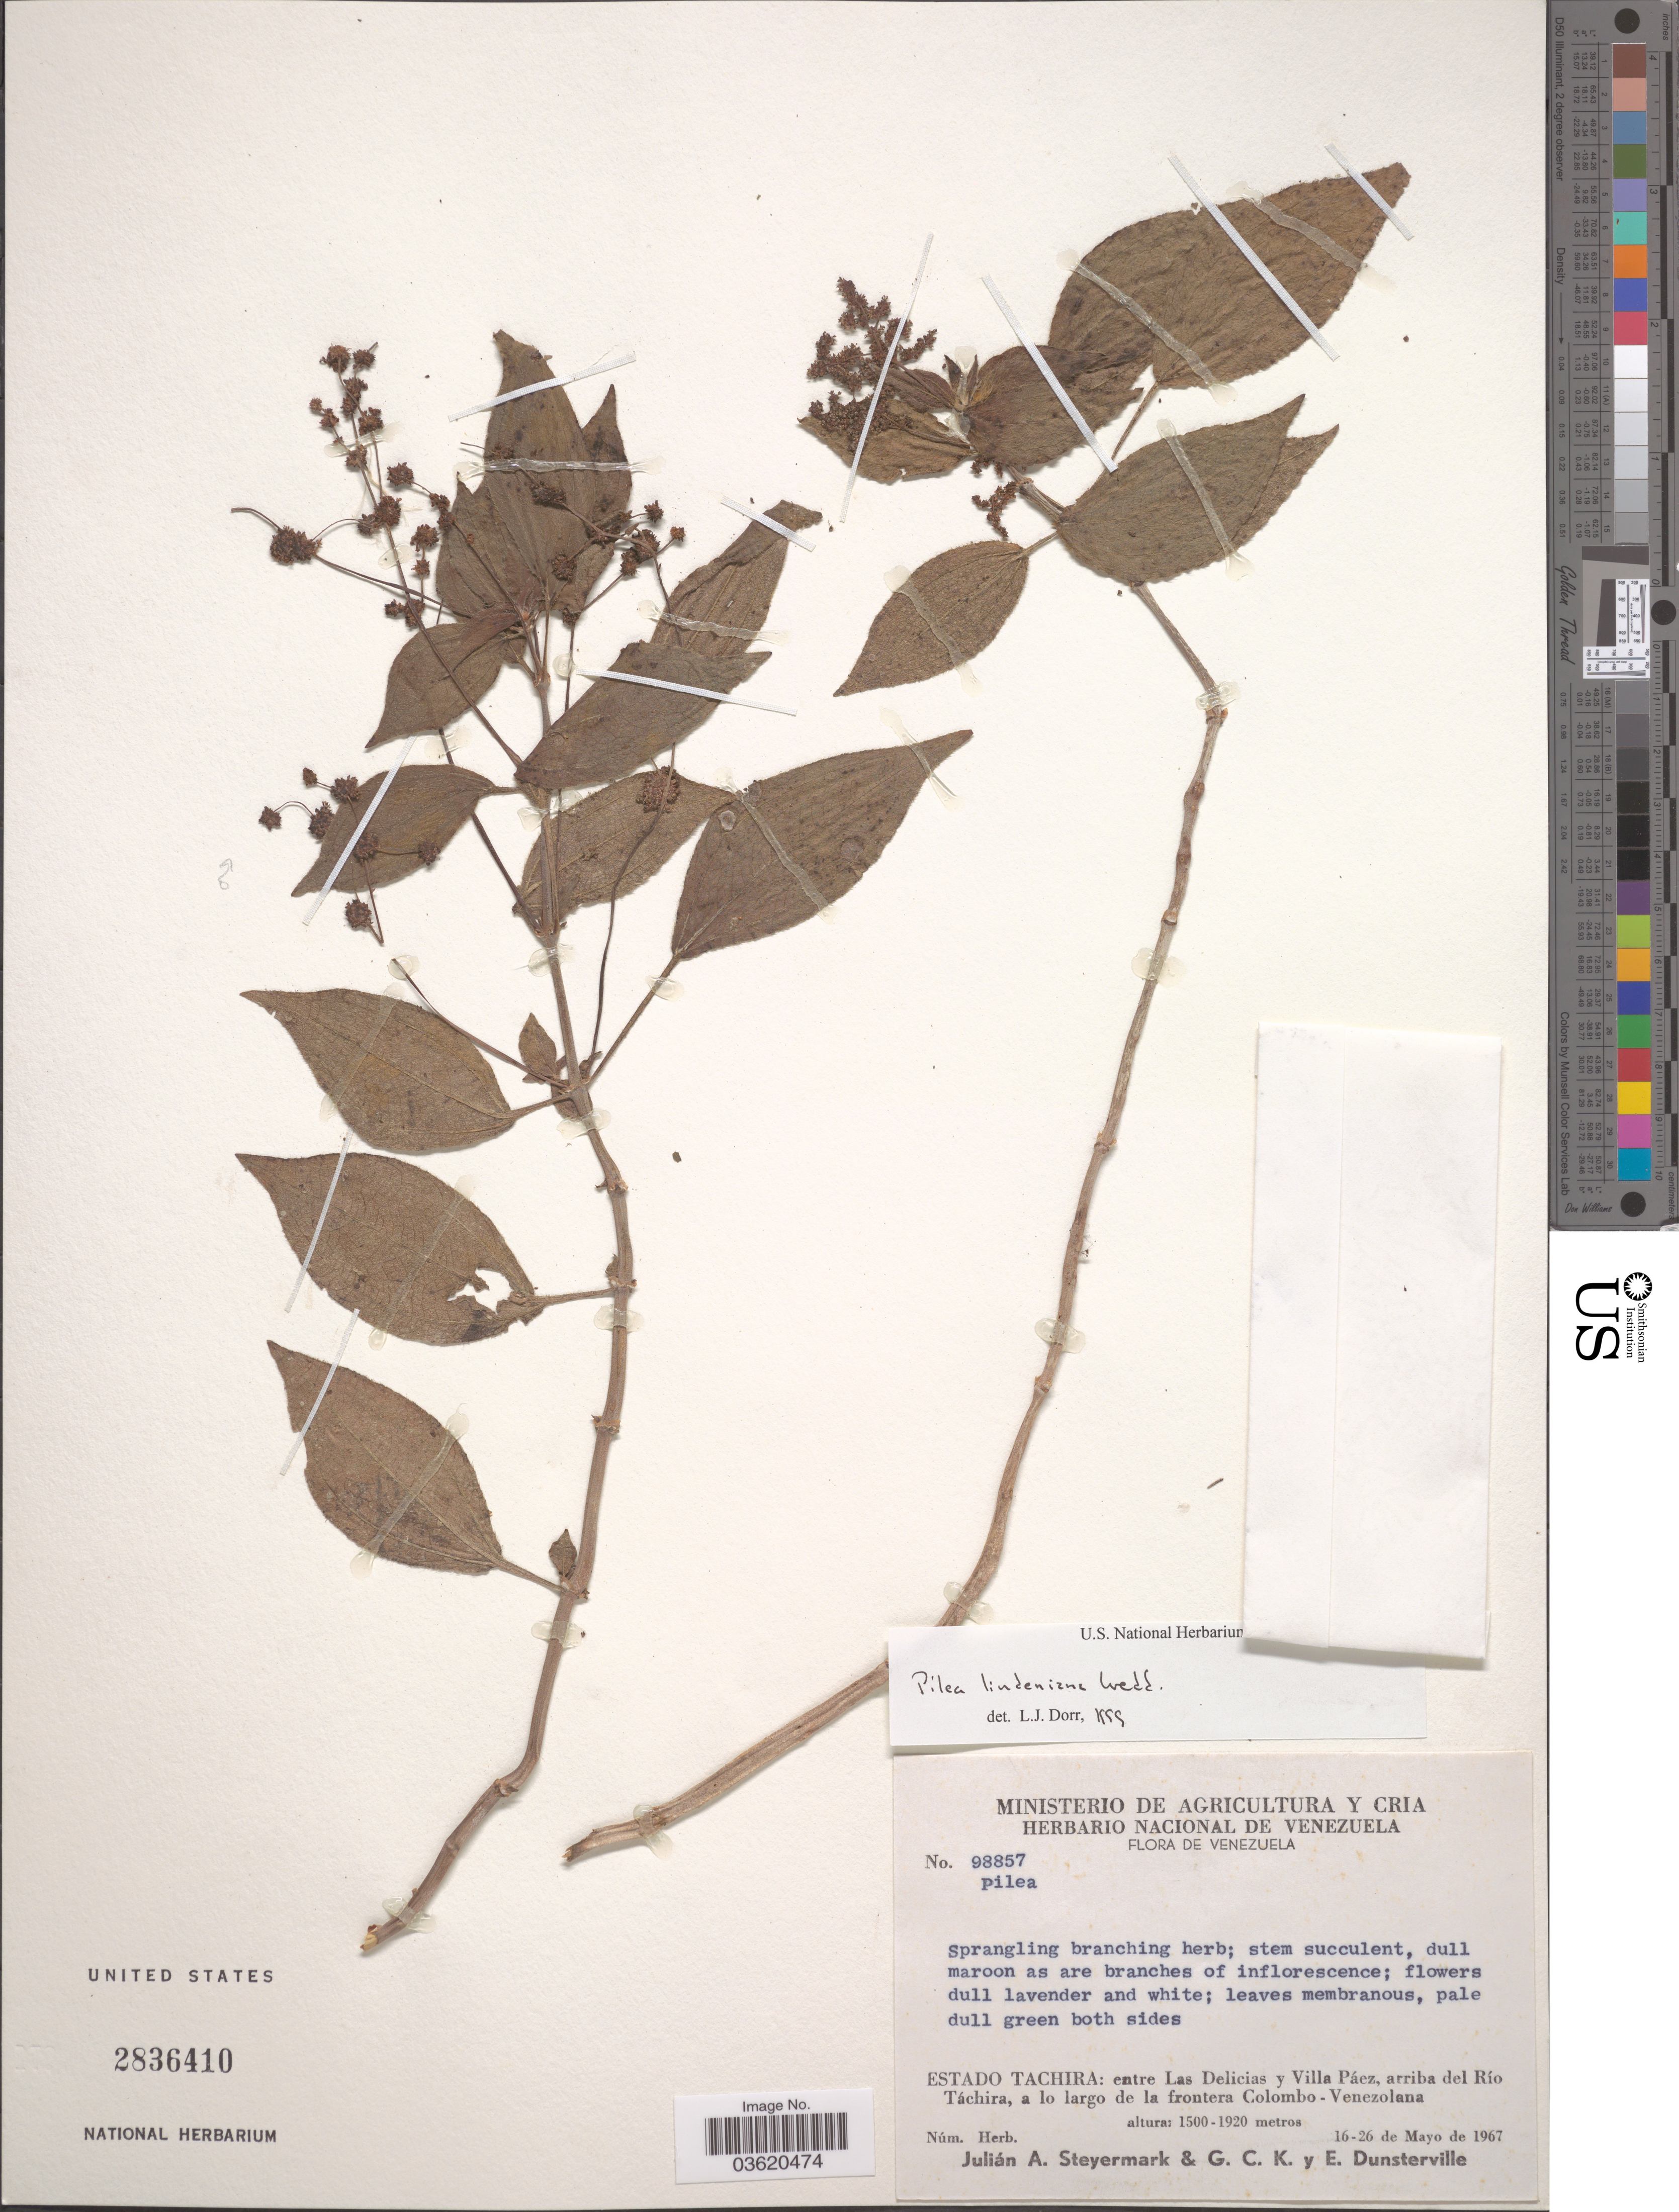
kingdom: Plantae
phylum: Tracheophyta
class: Magnoliopsida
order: Rosales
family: Urticaceae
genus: Pilea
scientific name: Pilea lindeniana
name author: Wedd.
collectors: J. Steyermark, G. C. K. Dunsterville & E. Dunsterville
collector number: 98857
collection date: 1967-05-16/1967-05-26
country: Venezuela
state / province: Tachira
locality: Entre Las Delicias y Villa Páez, arriba del Río Táchira, a lo largo de la frontera Colombo - Venezolana.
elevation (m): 1500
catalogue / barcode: US 2836410